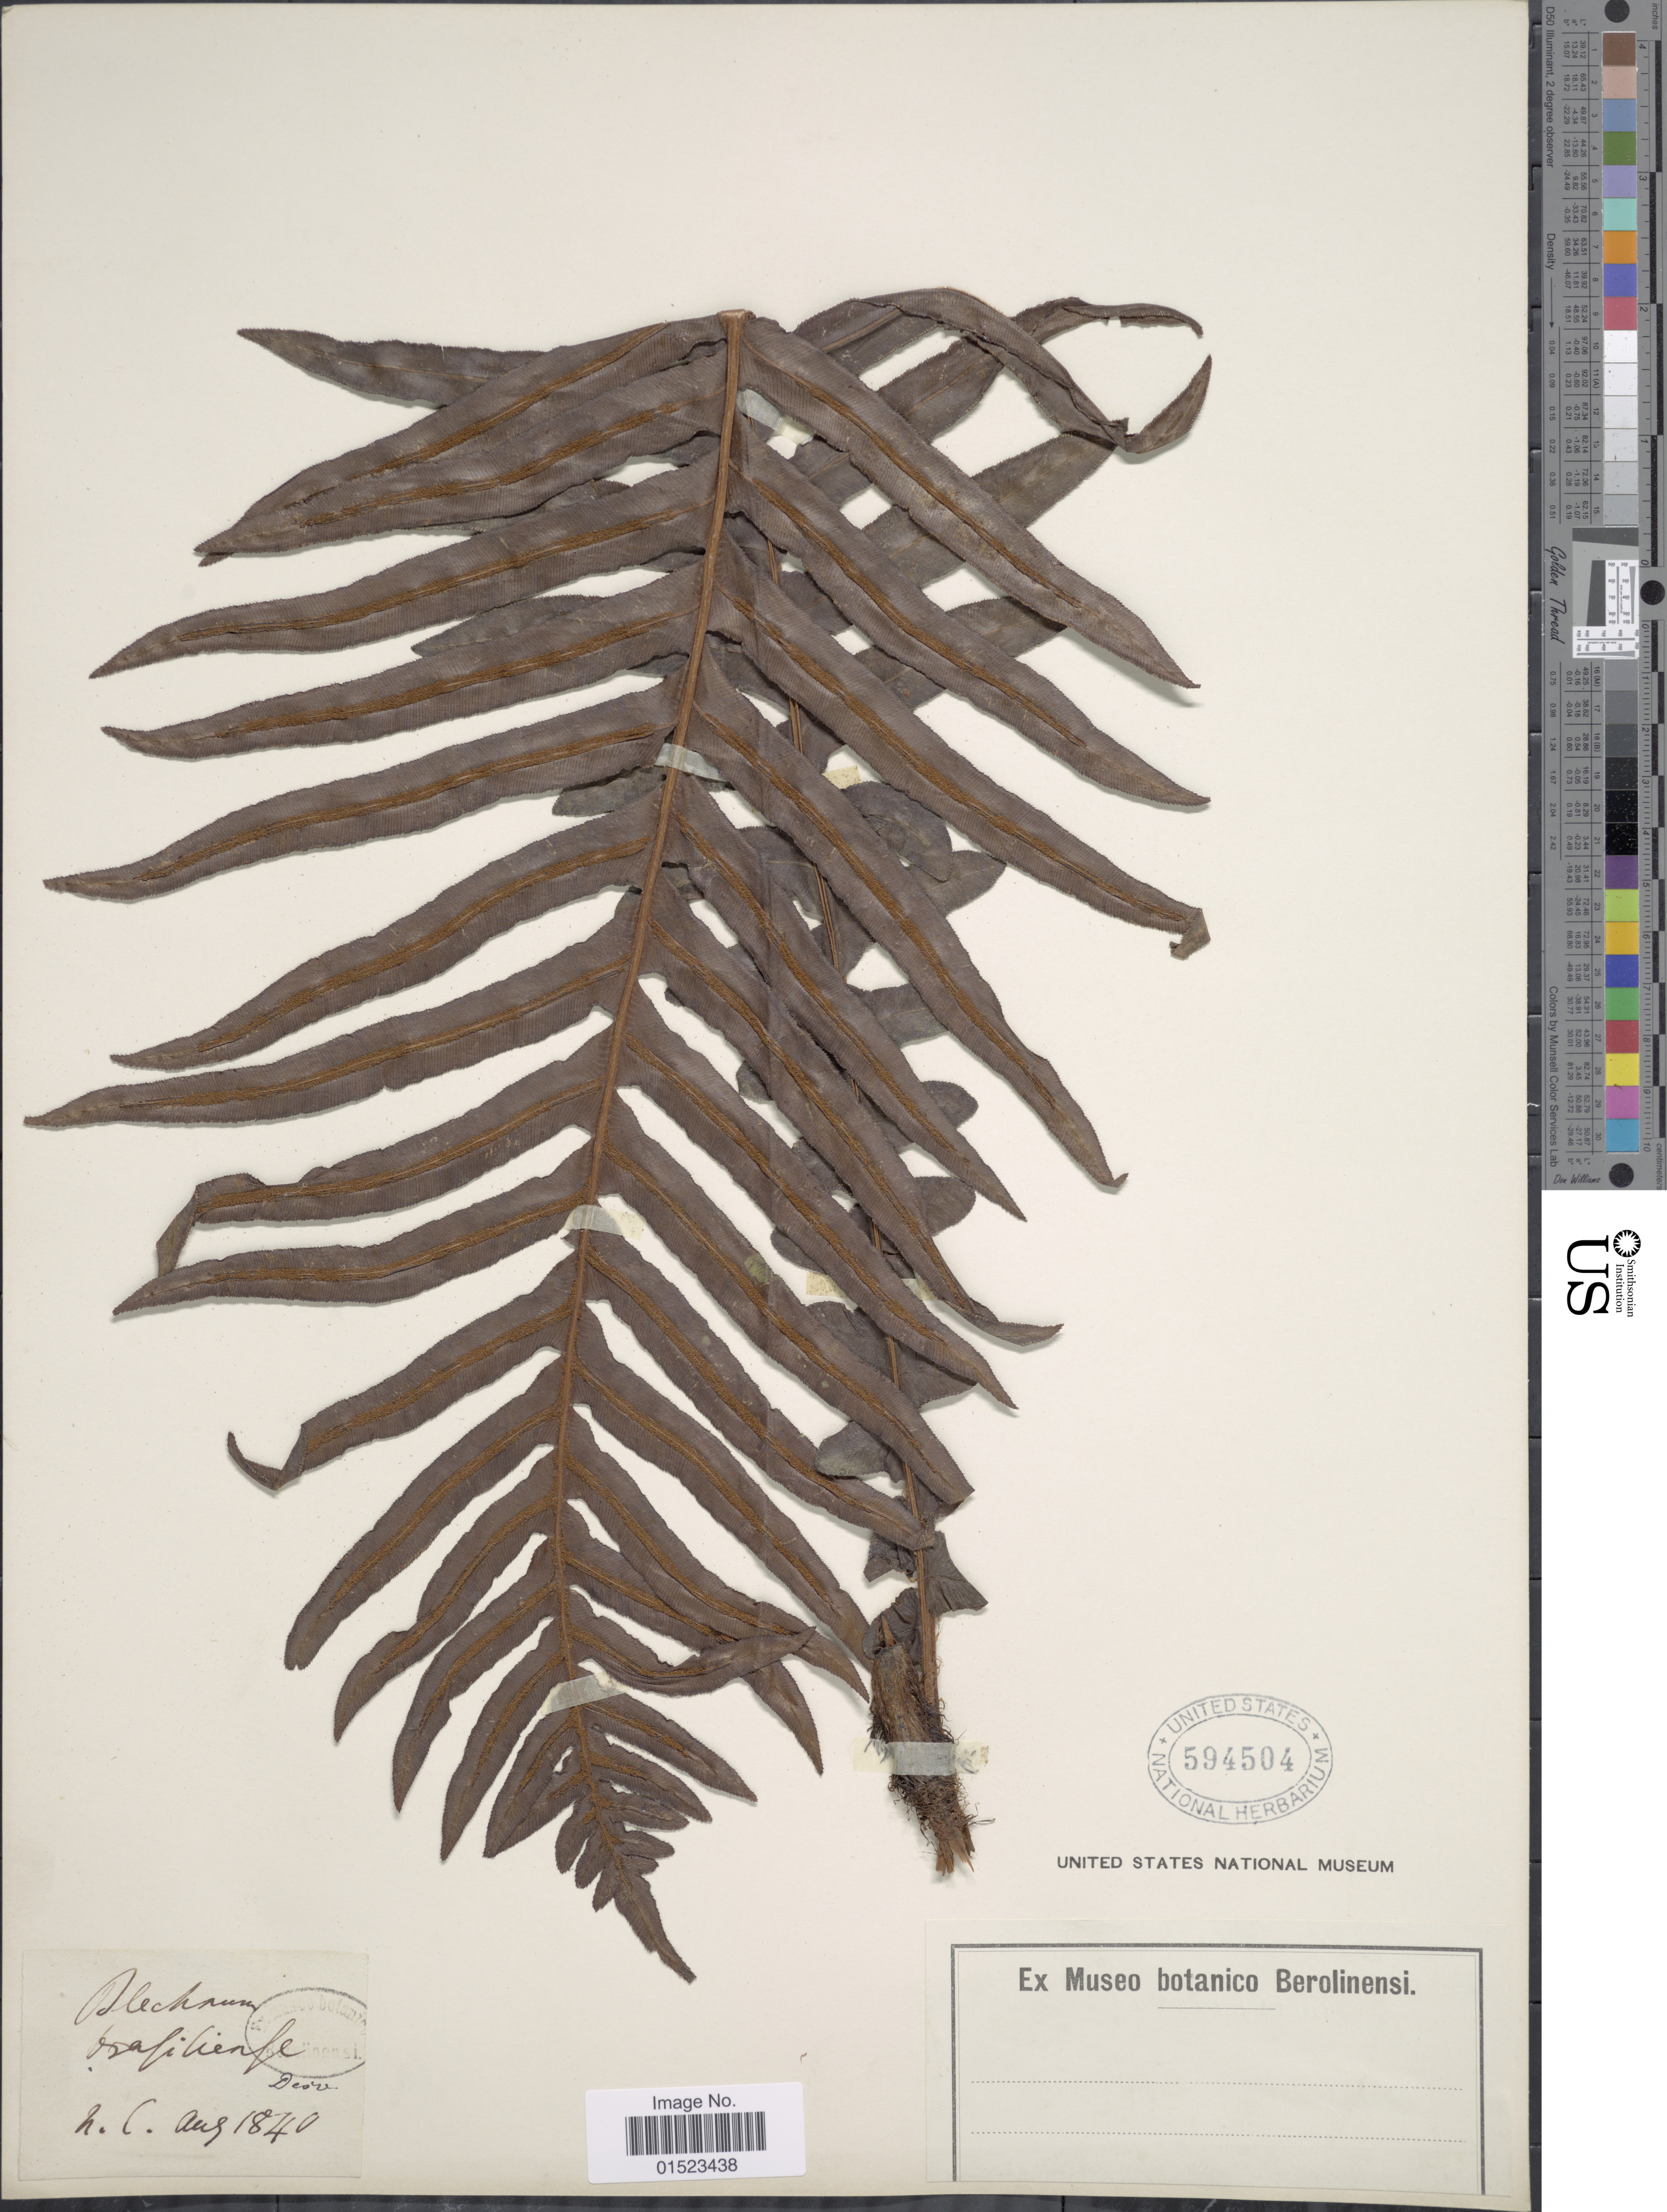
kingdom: Plantae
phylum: Tracheophyta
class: Polypodiopsida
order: Polypodiales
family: Blechnaceae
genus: Blechnum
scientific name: Blechnum brasiliense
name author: Desv.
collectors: L. C.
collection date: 1840-08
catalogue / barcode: US 594504